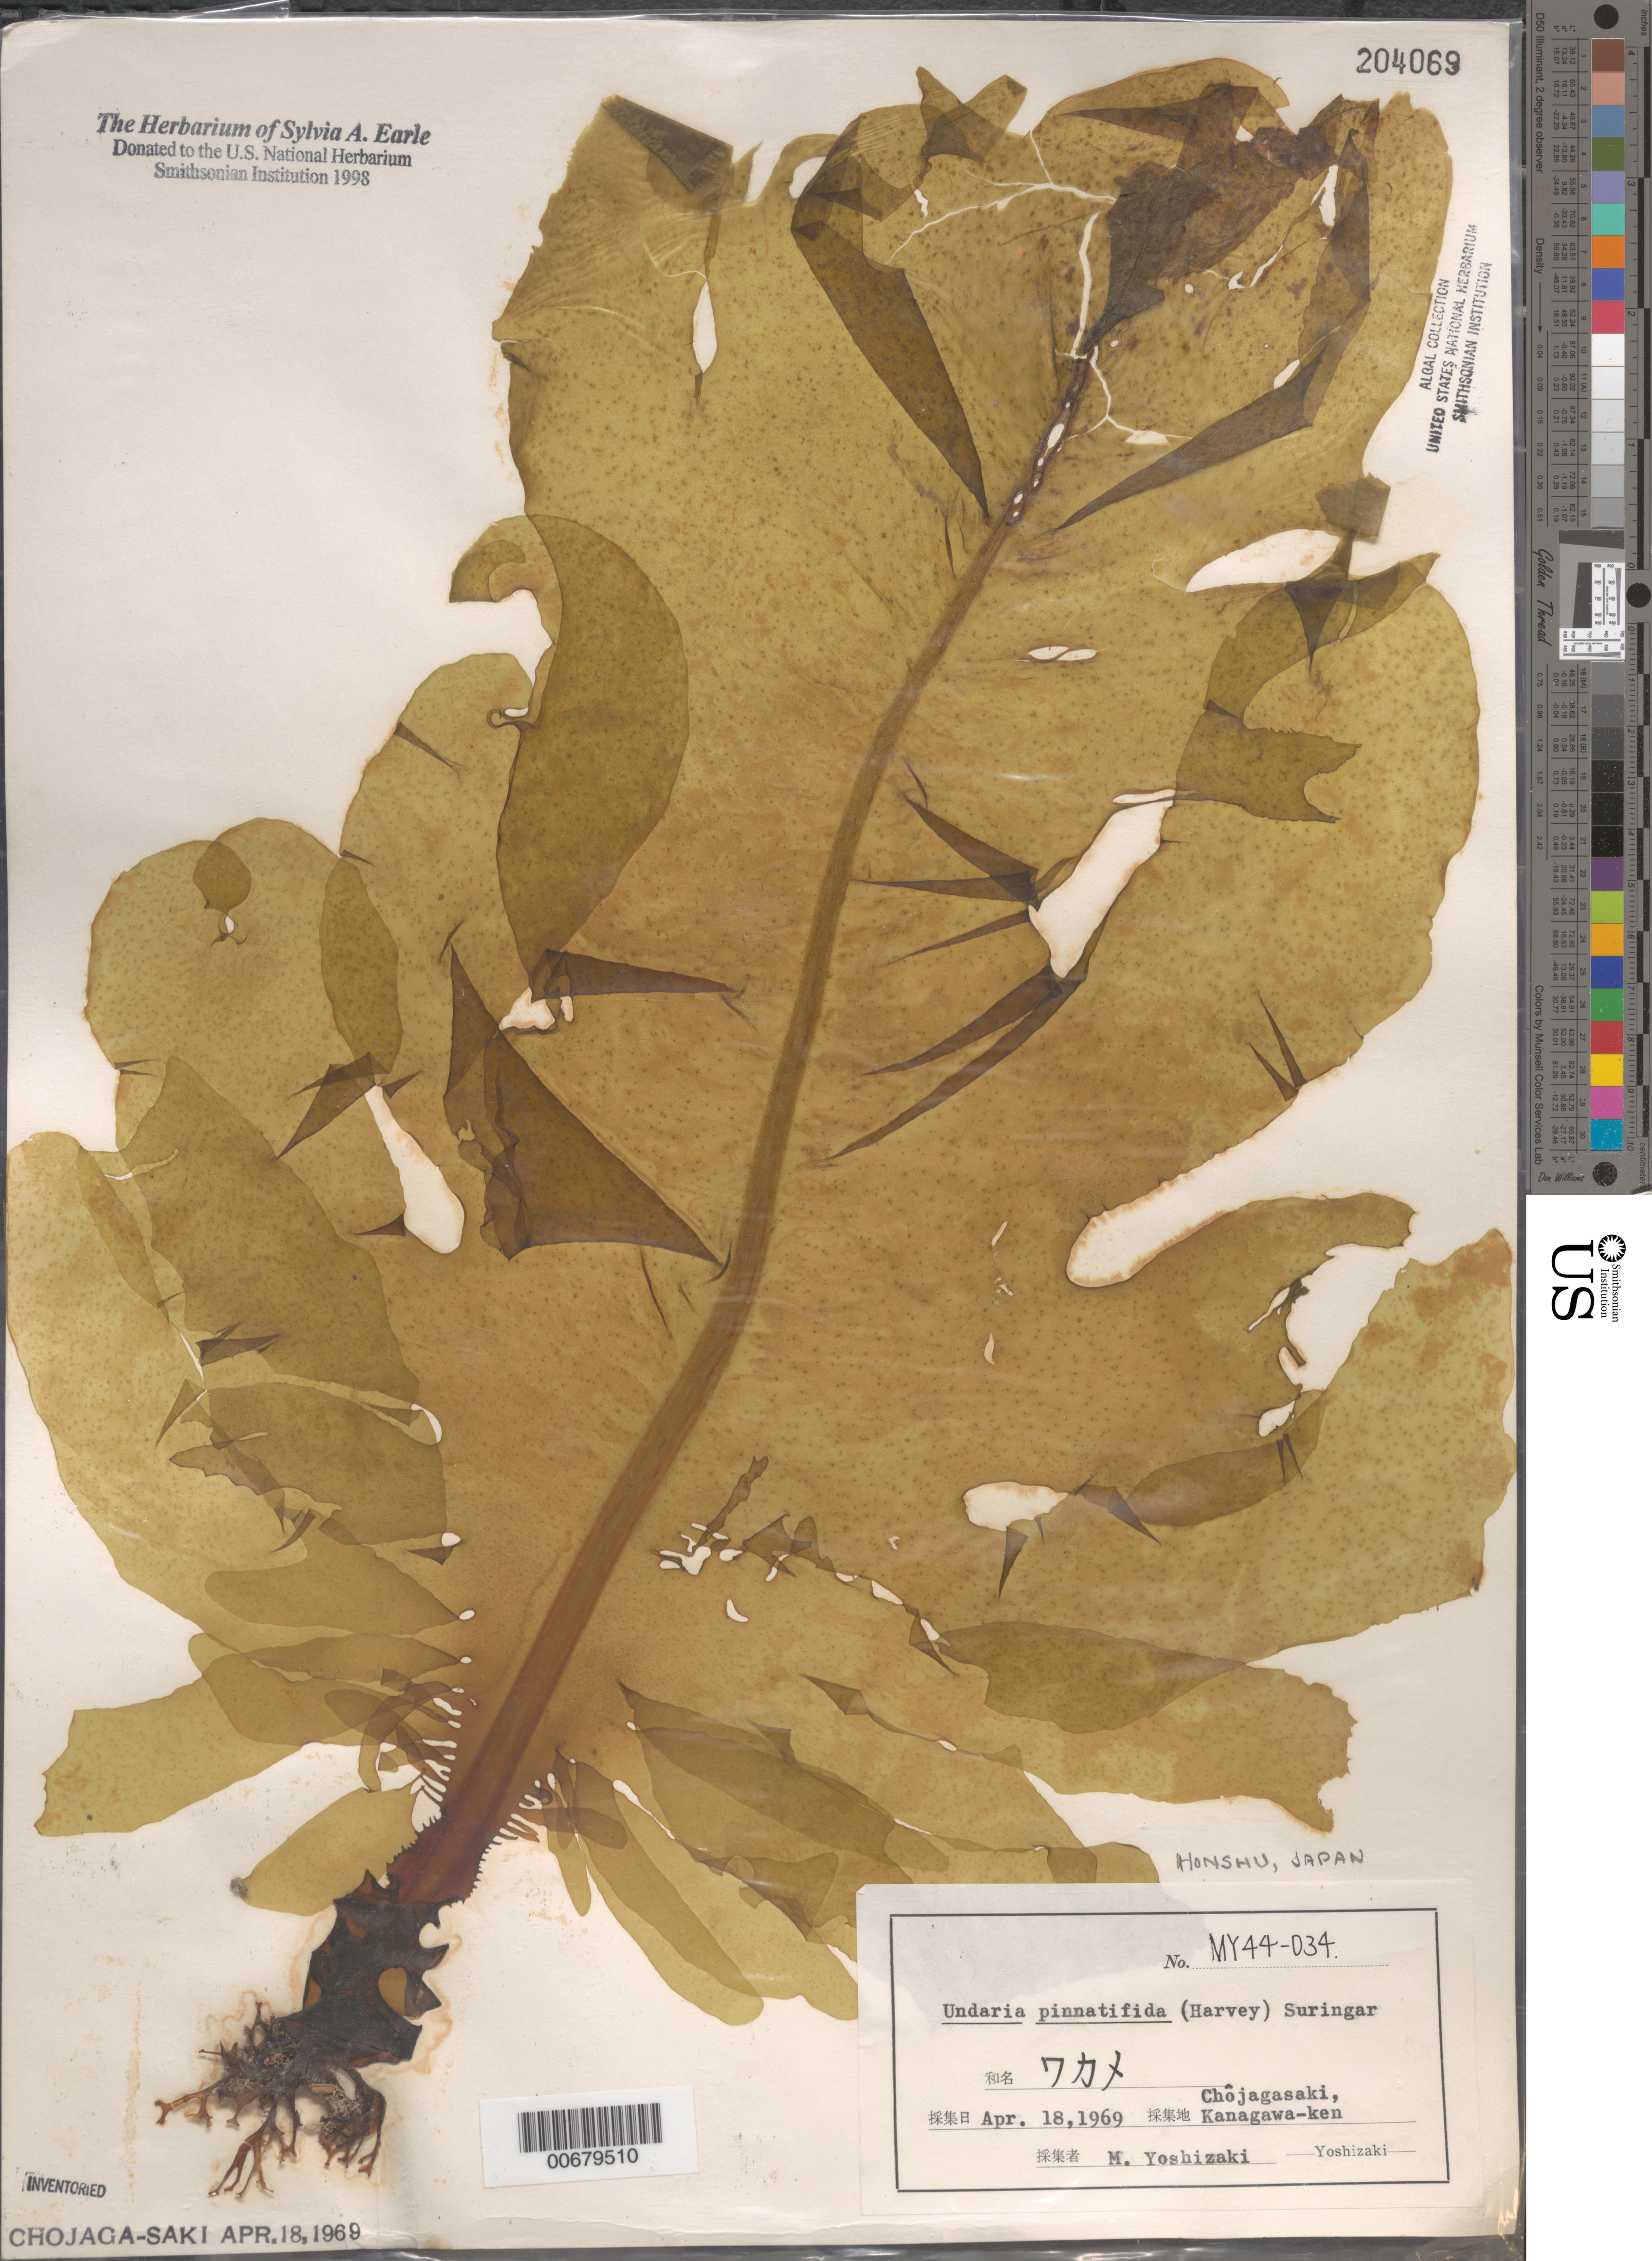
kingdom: Chromista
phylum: Ochrophyta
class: Phaeophyceae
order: Laminariales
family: Alariaceae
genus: Undaria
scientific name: Undaria pinnatifida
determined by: Yoshizaki, M.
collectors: M. Yoshizaki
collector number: MY 44-034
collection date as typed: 18 Apr 1969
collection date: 1969-04-18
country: Japan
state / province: Kanagawa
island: Honshu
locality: Chojagasaki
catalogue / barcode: US 204069